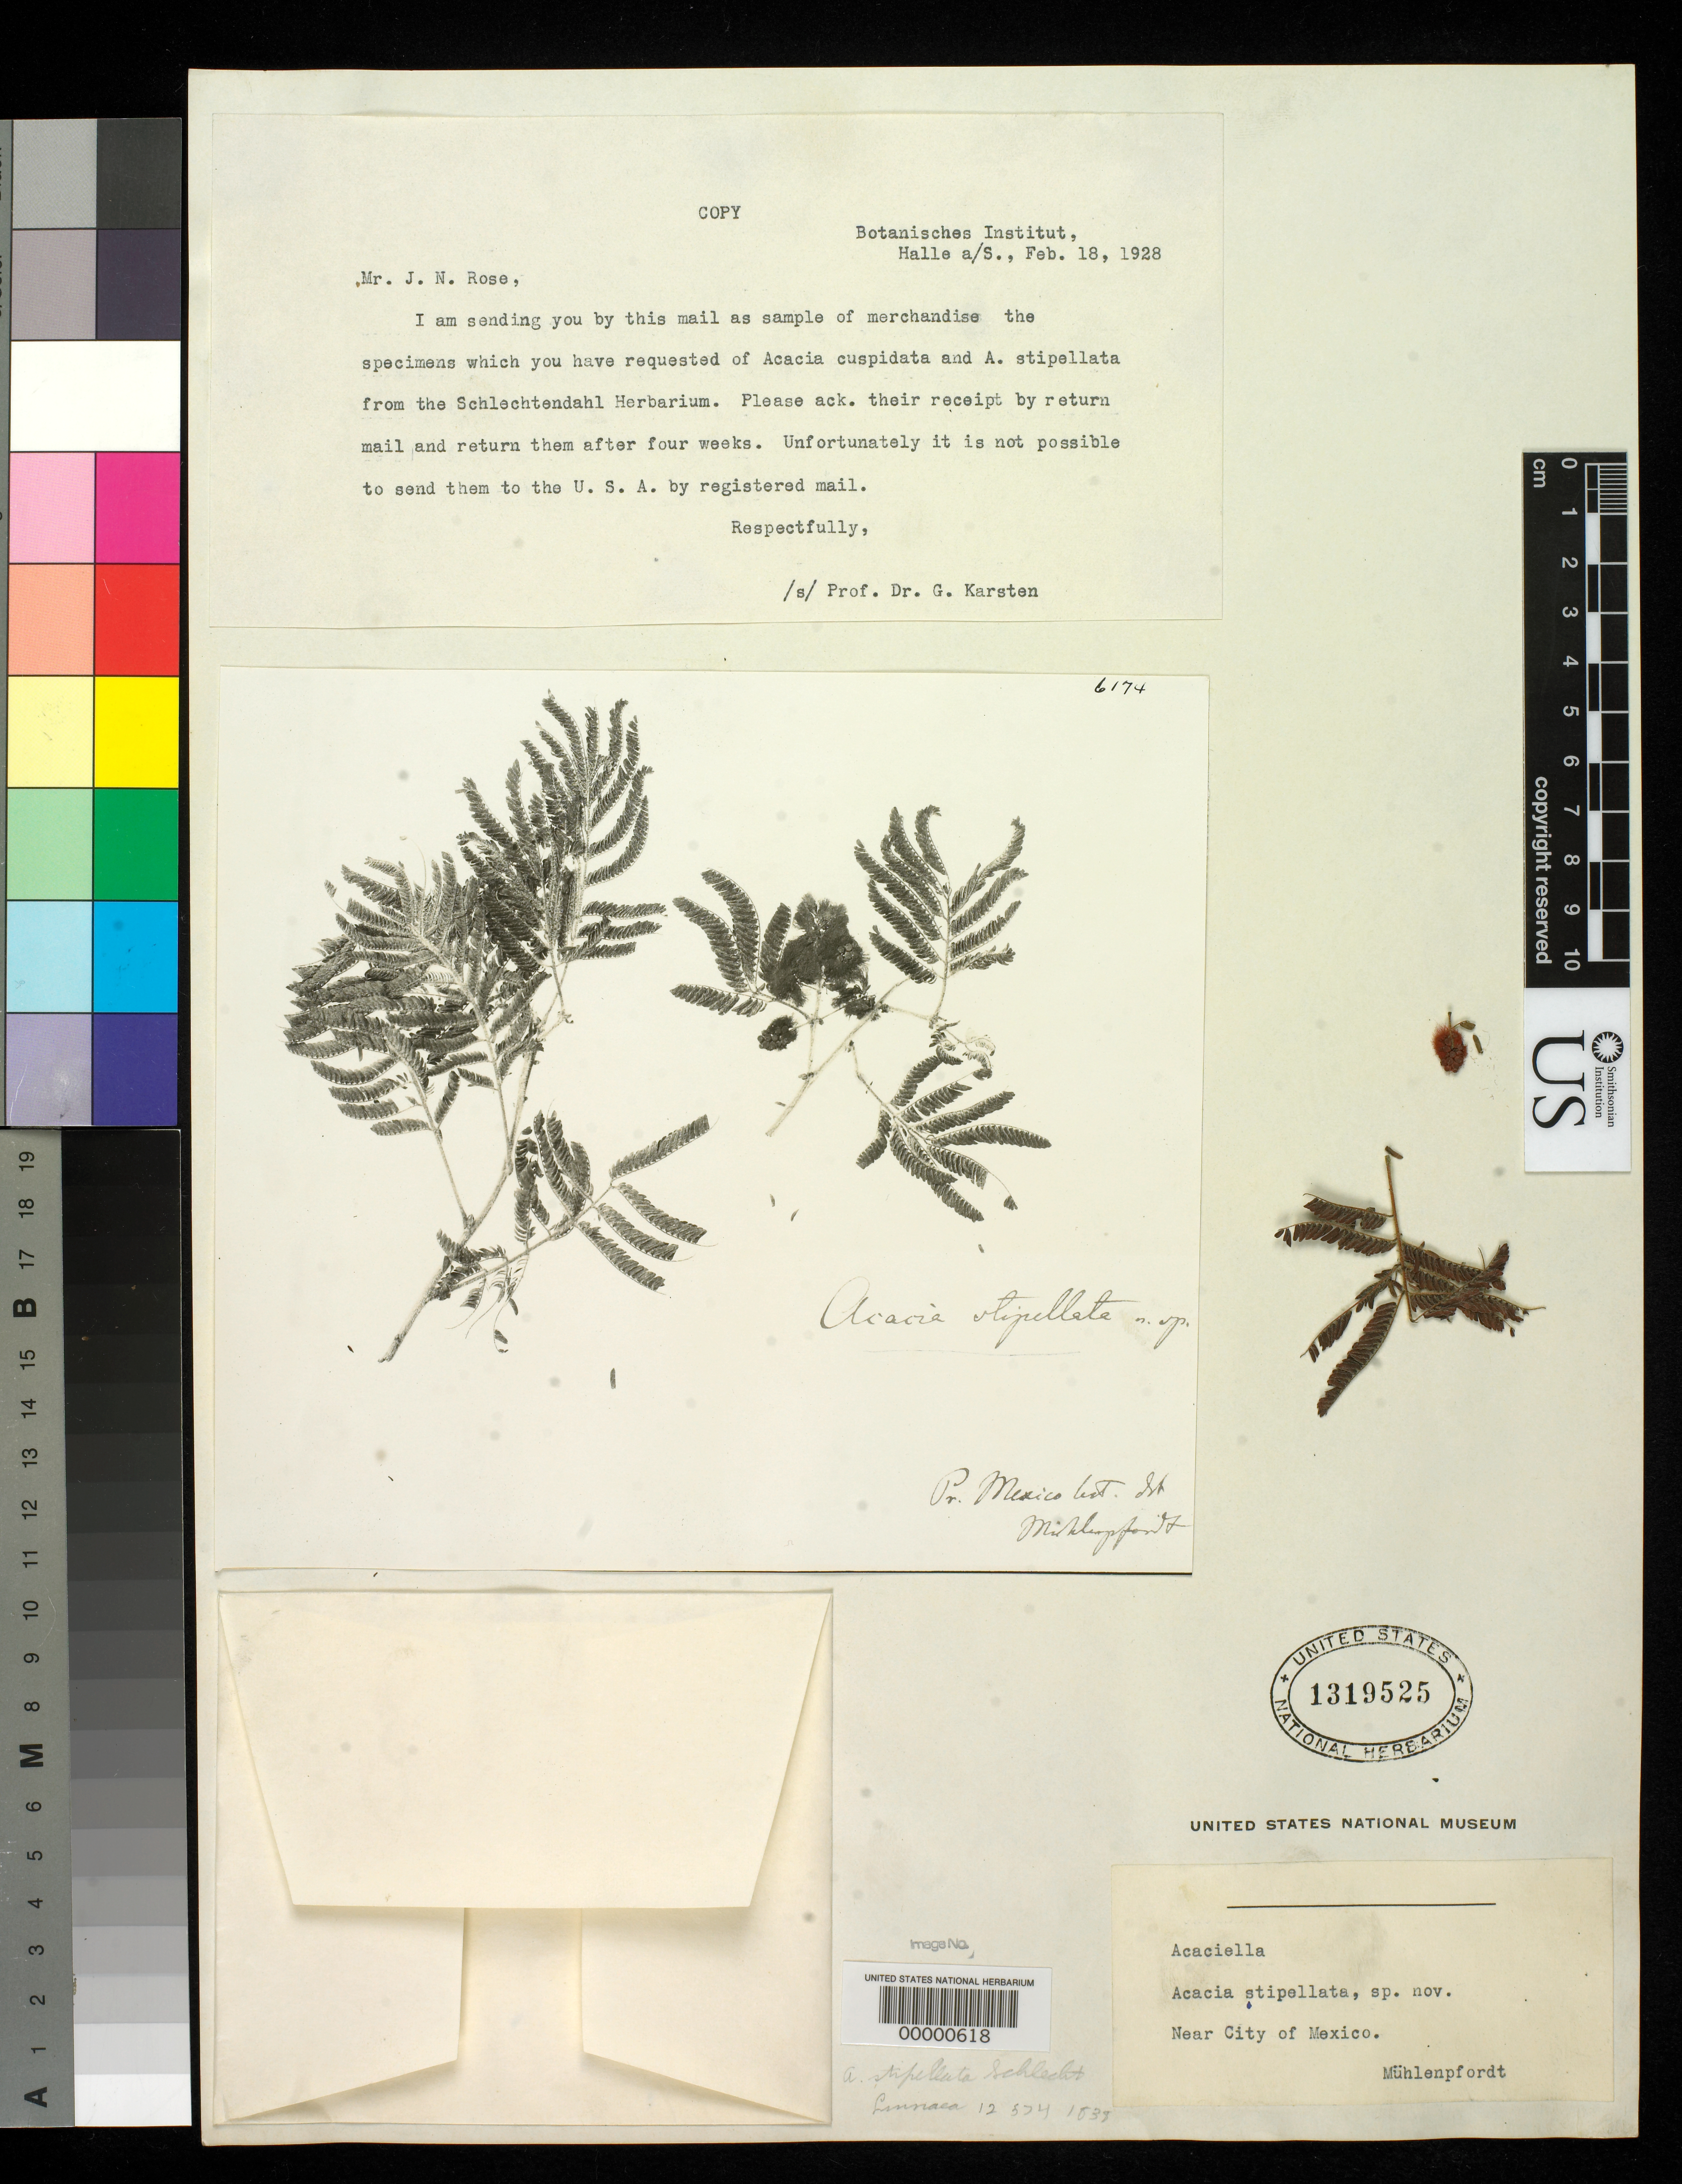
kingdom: Plantae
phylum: Tracheophyta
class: Magnoliopsida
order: Fabales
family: Fabaceae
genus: Acacia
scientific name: Acacia stipellata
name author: Schltdl.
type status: Type Fragment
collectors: F. Muehlenpfordt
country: Mexico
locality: E of Monserrat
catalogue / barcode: US 1319525